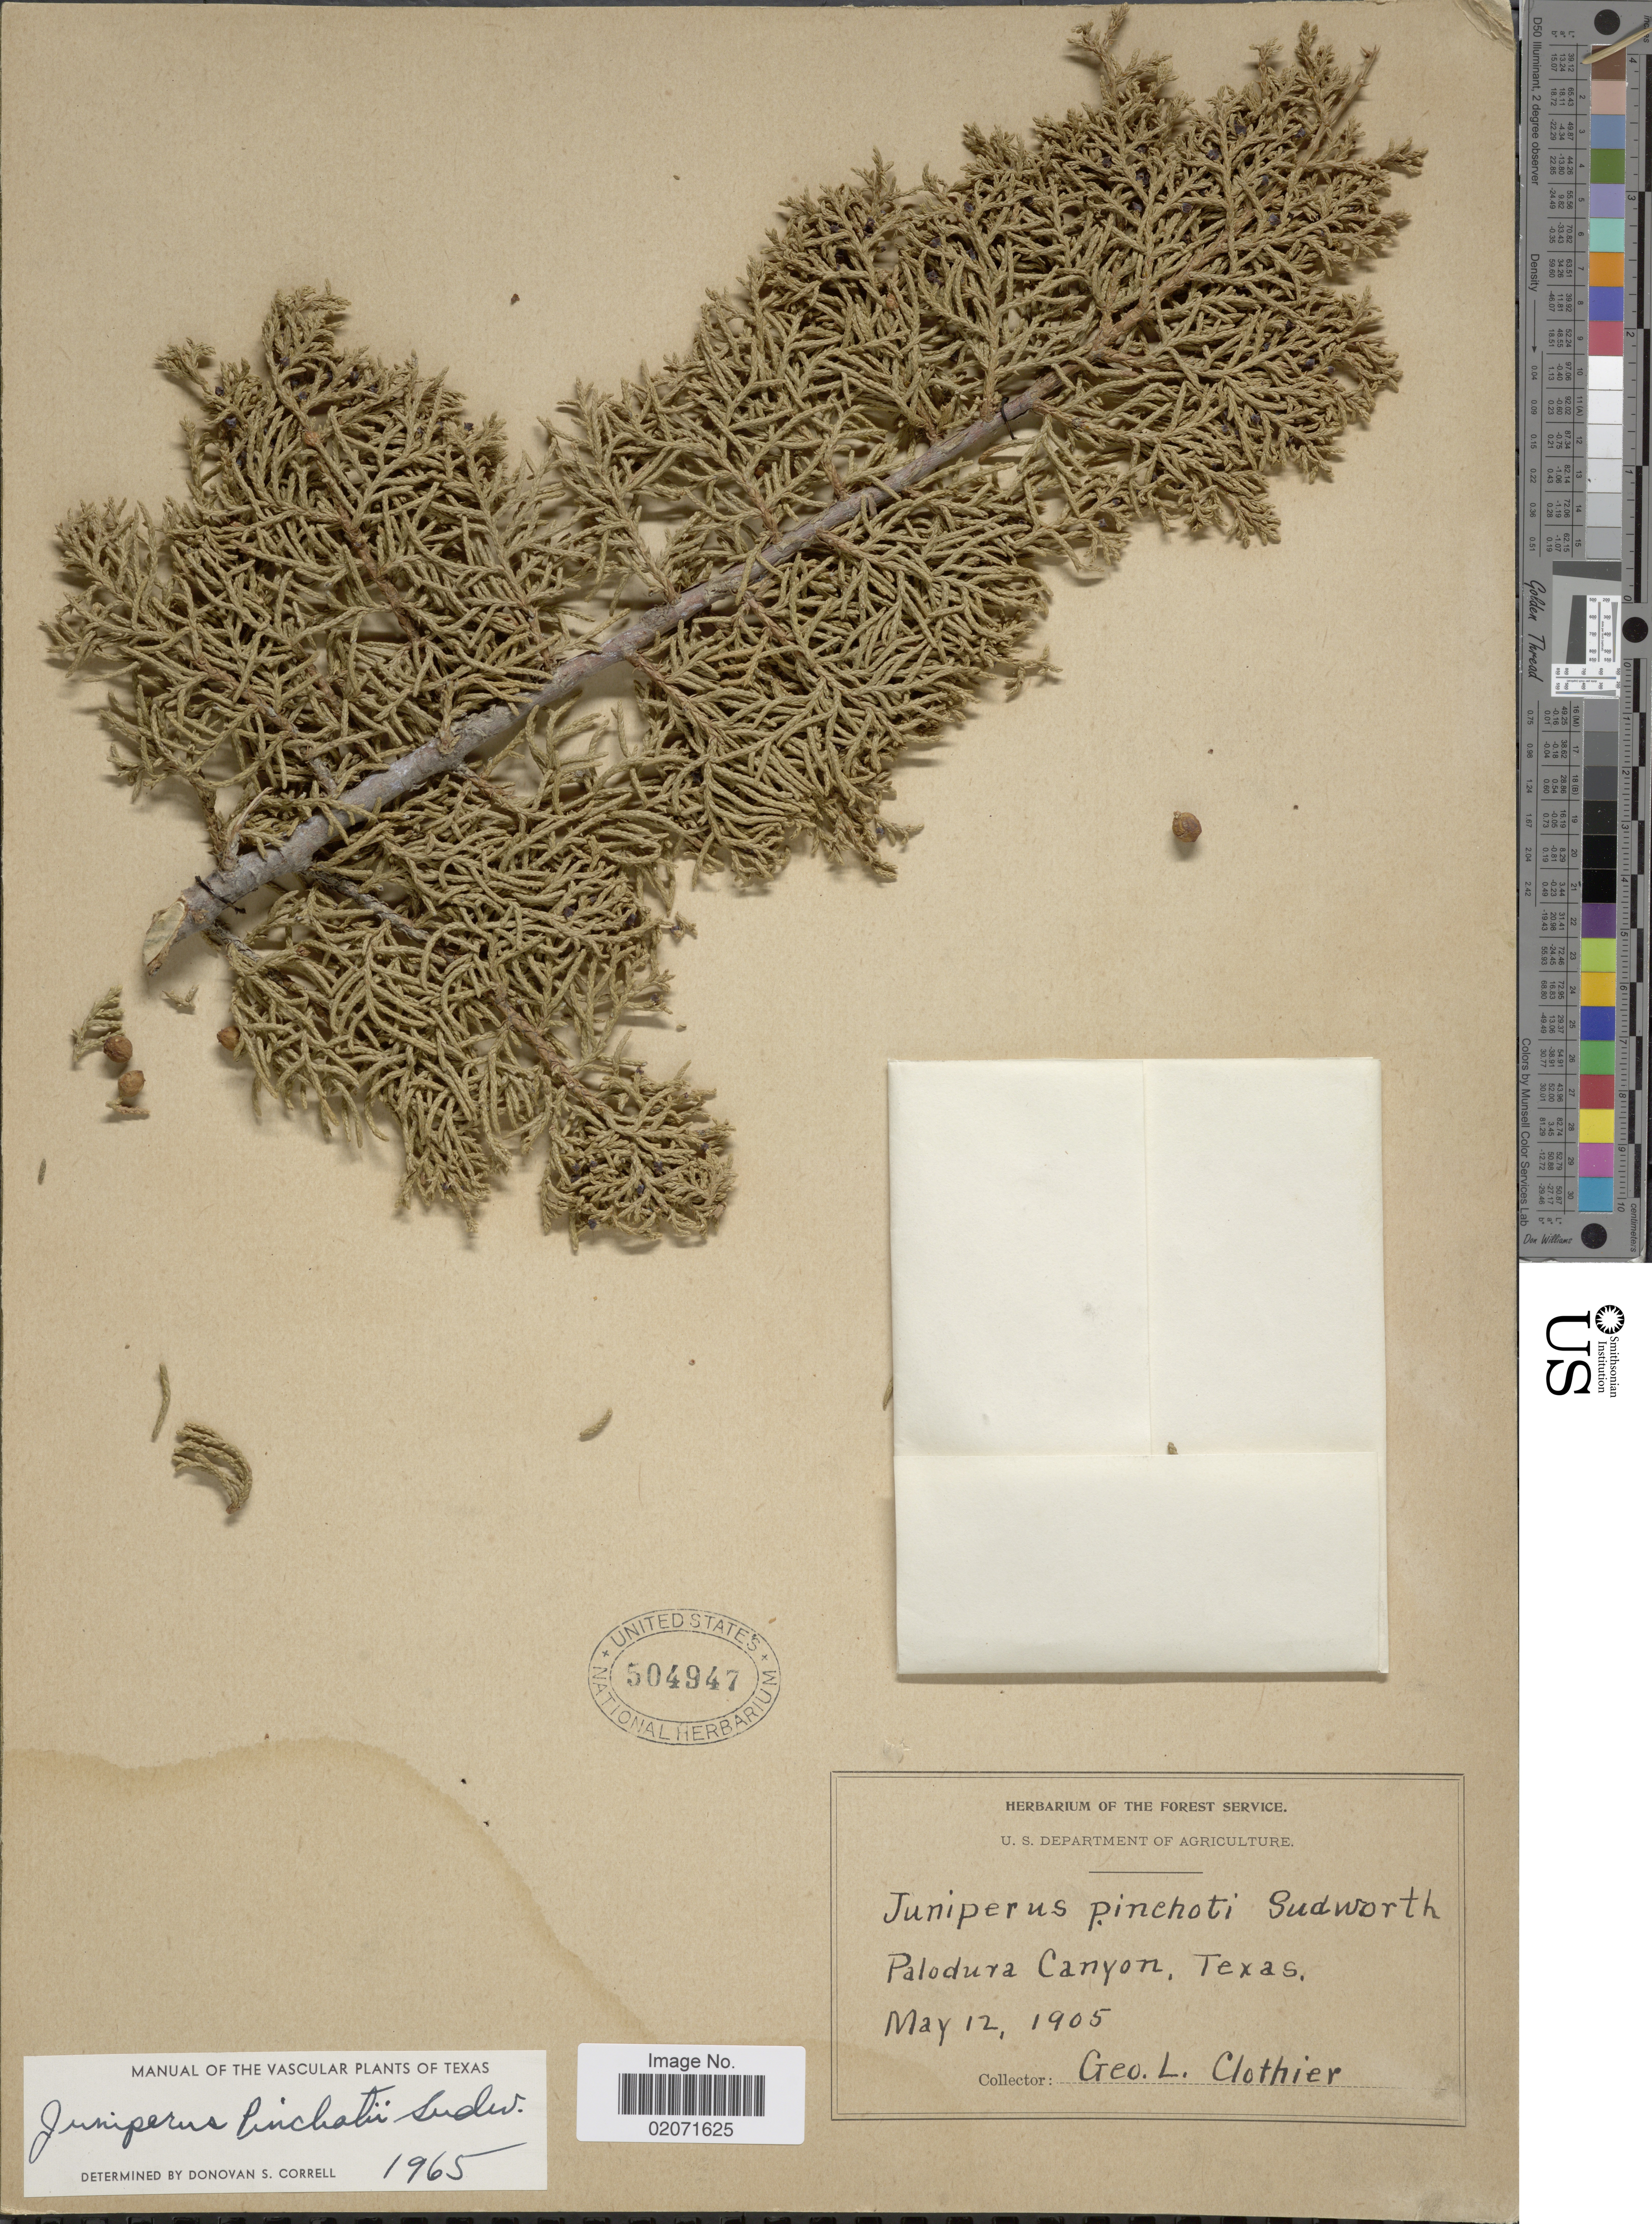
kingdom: Plantae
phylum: Tracheophyta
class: Pinopsida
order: Pinales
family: Cupressaceae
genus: Juniperus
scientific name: Juniperus pinchotii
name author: Sudw.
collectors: G. Clothier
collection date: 1905-05-12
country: United States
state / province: Texas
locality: Palodura Canyon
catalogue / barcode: US 504947